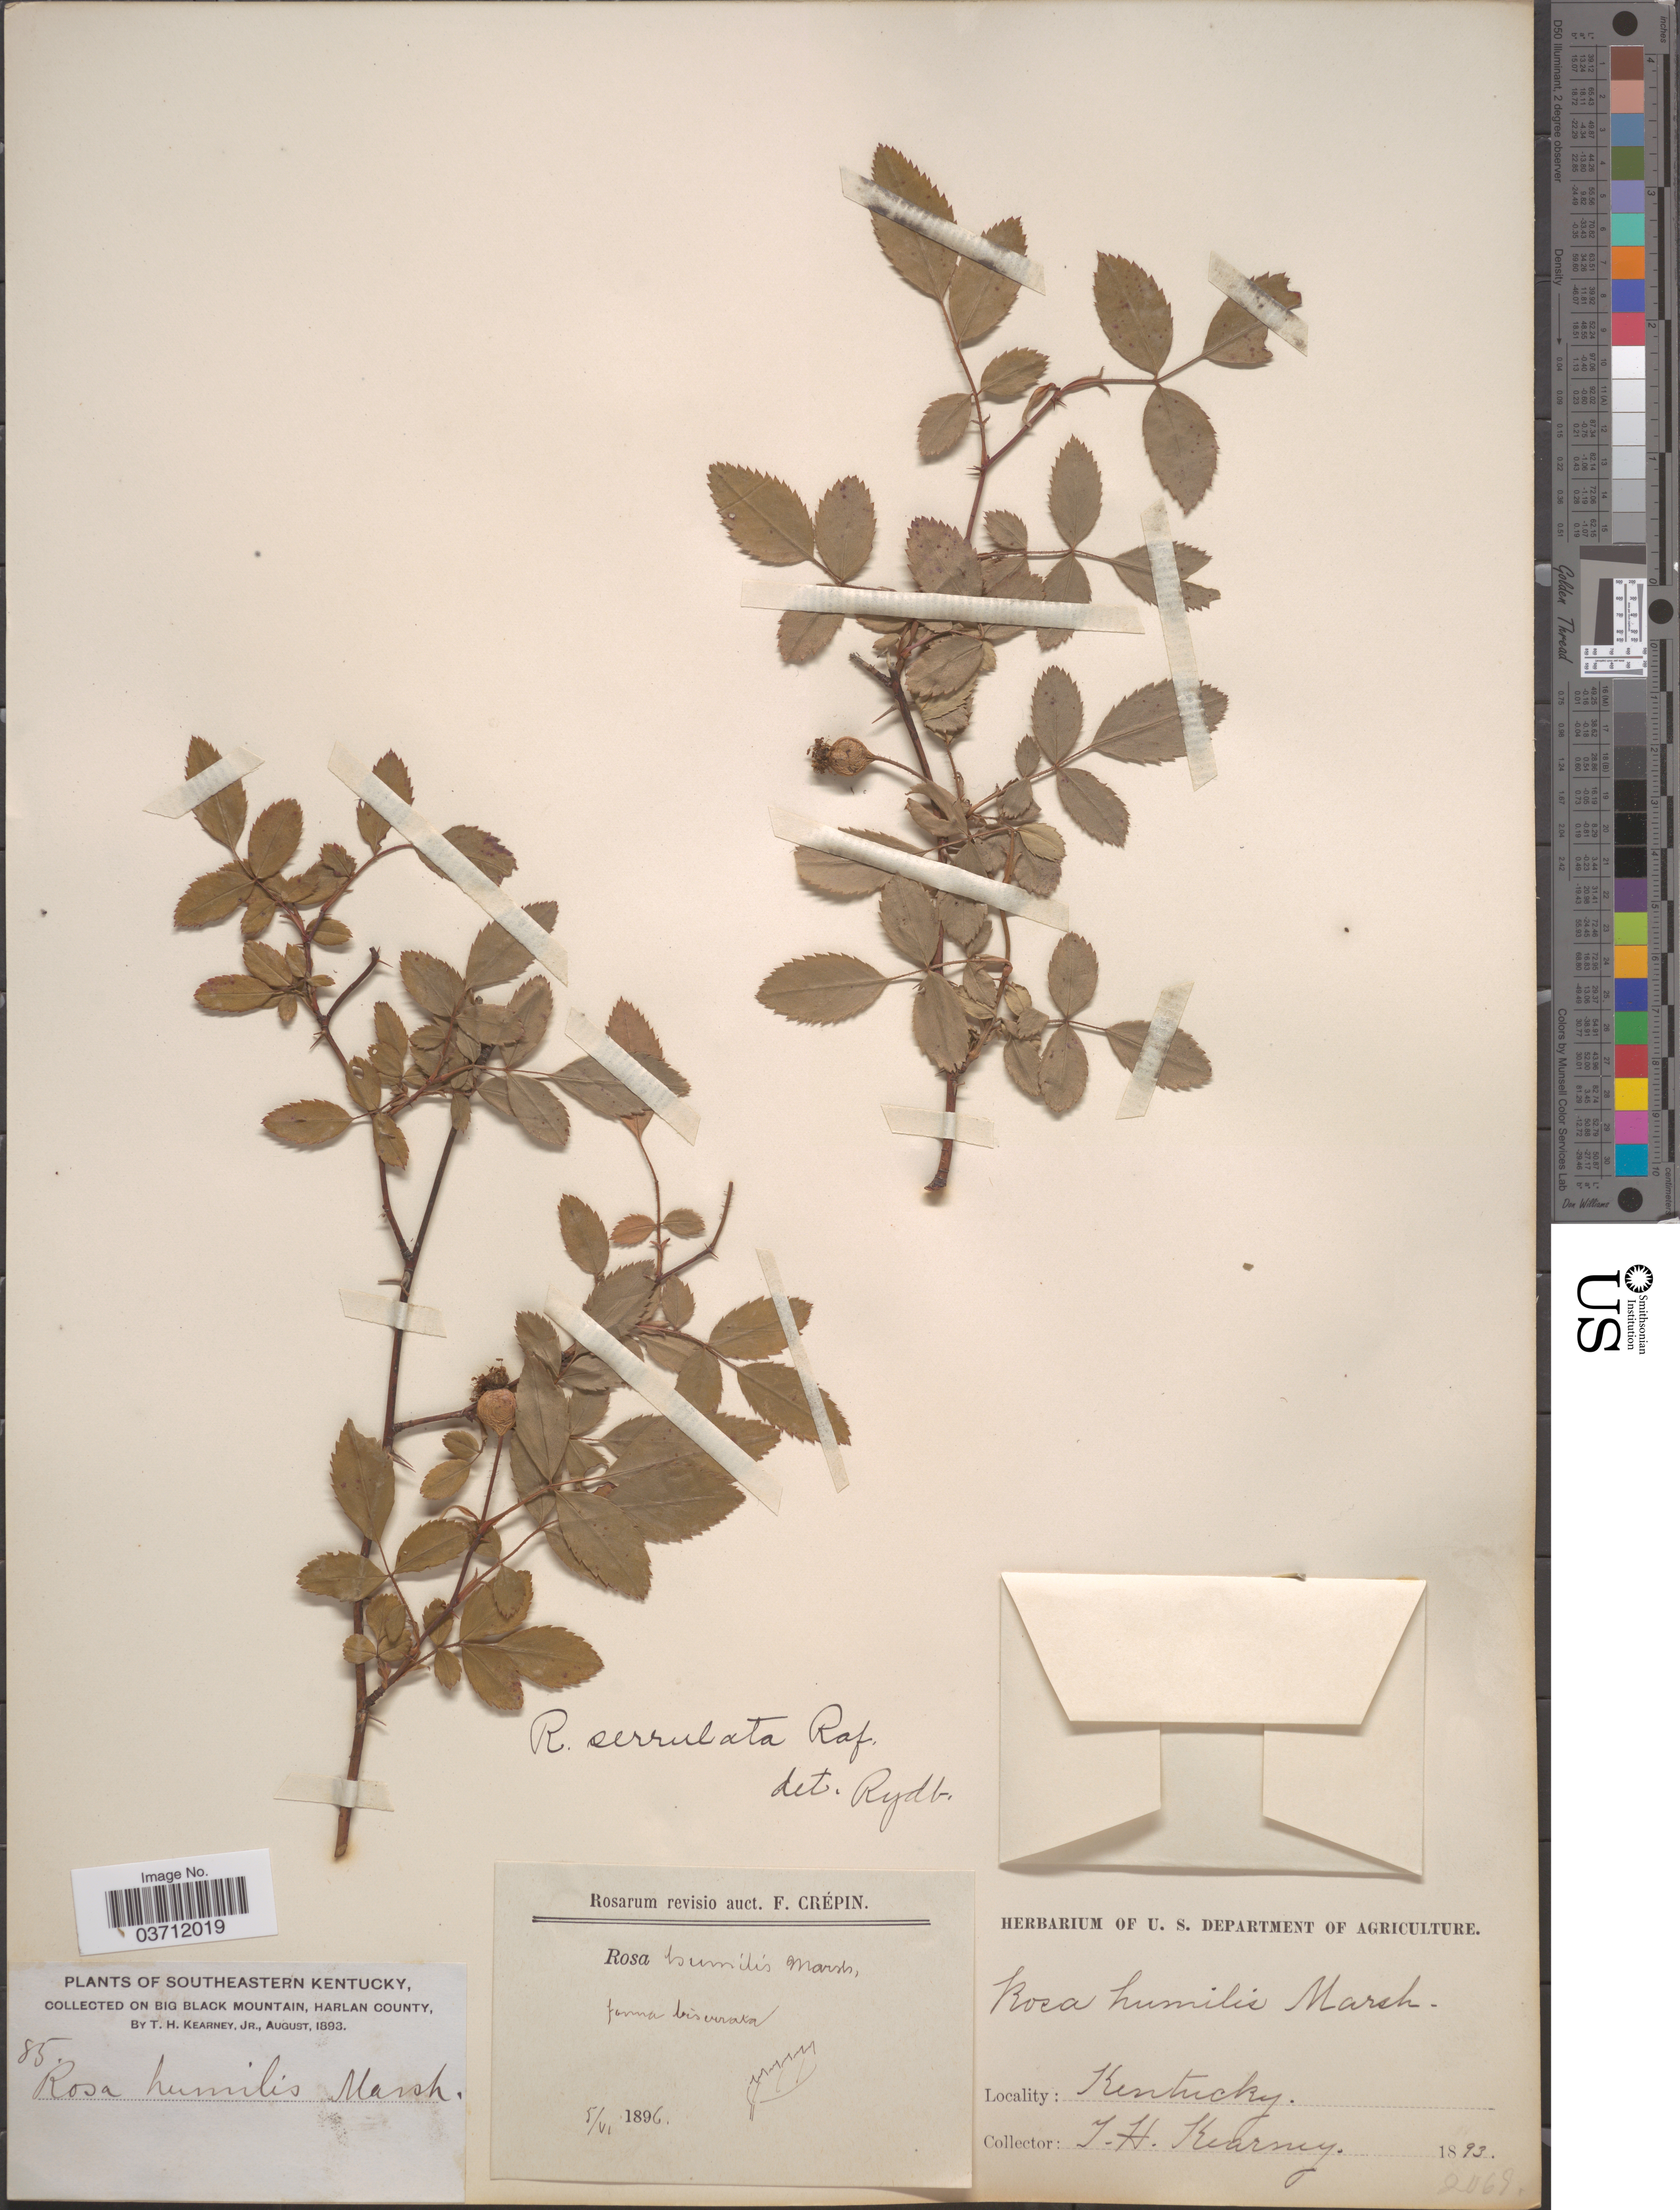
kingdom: Plantae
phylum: Tracheophyta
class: Magnoliopsida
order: Rosales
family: Rosaceae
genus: Rosa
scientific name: Rosa serrulata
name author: Raf.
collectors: T. H. Kearney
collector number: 85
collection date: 1893-08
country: United States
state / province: Kentucky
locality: Southeastern Kentucky. On Big Black Mountain, Harlan County.